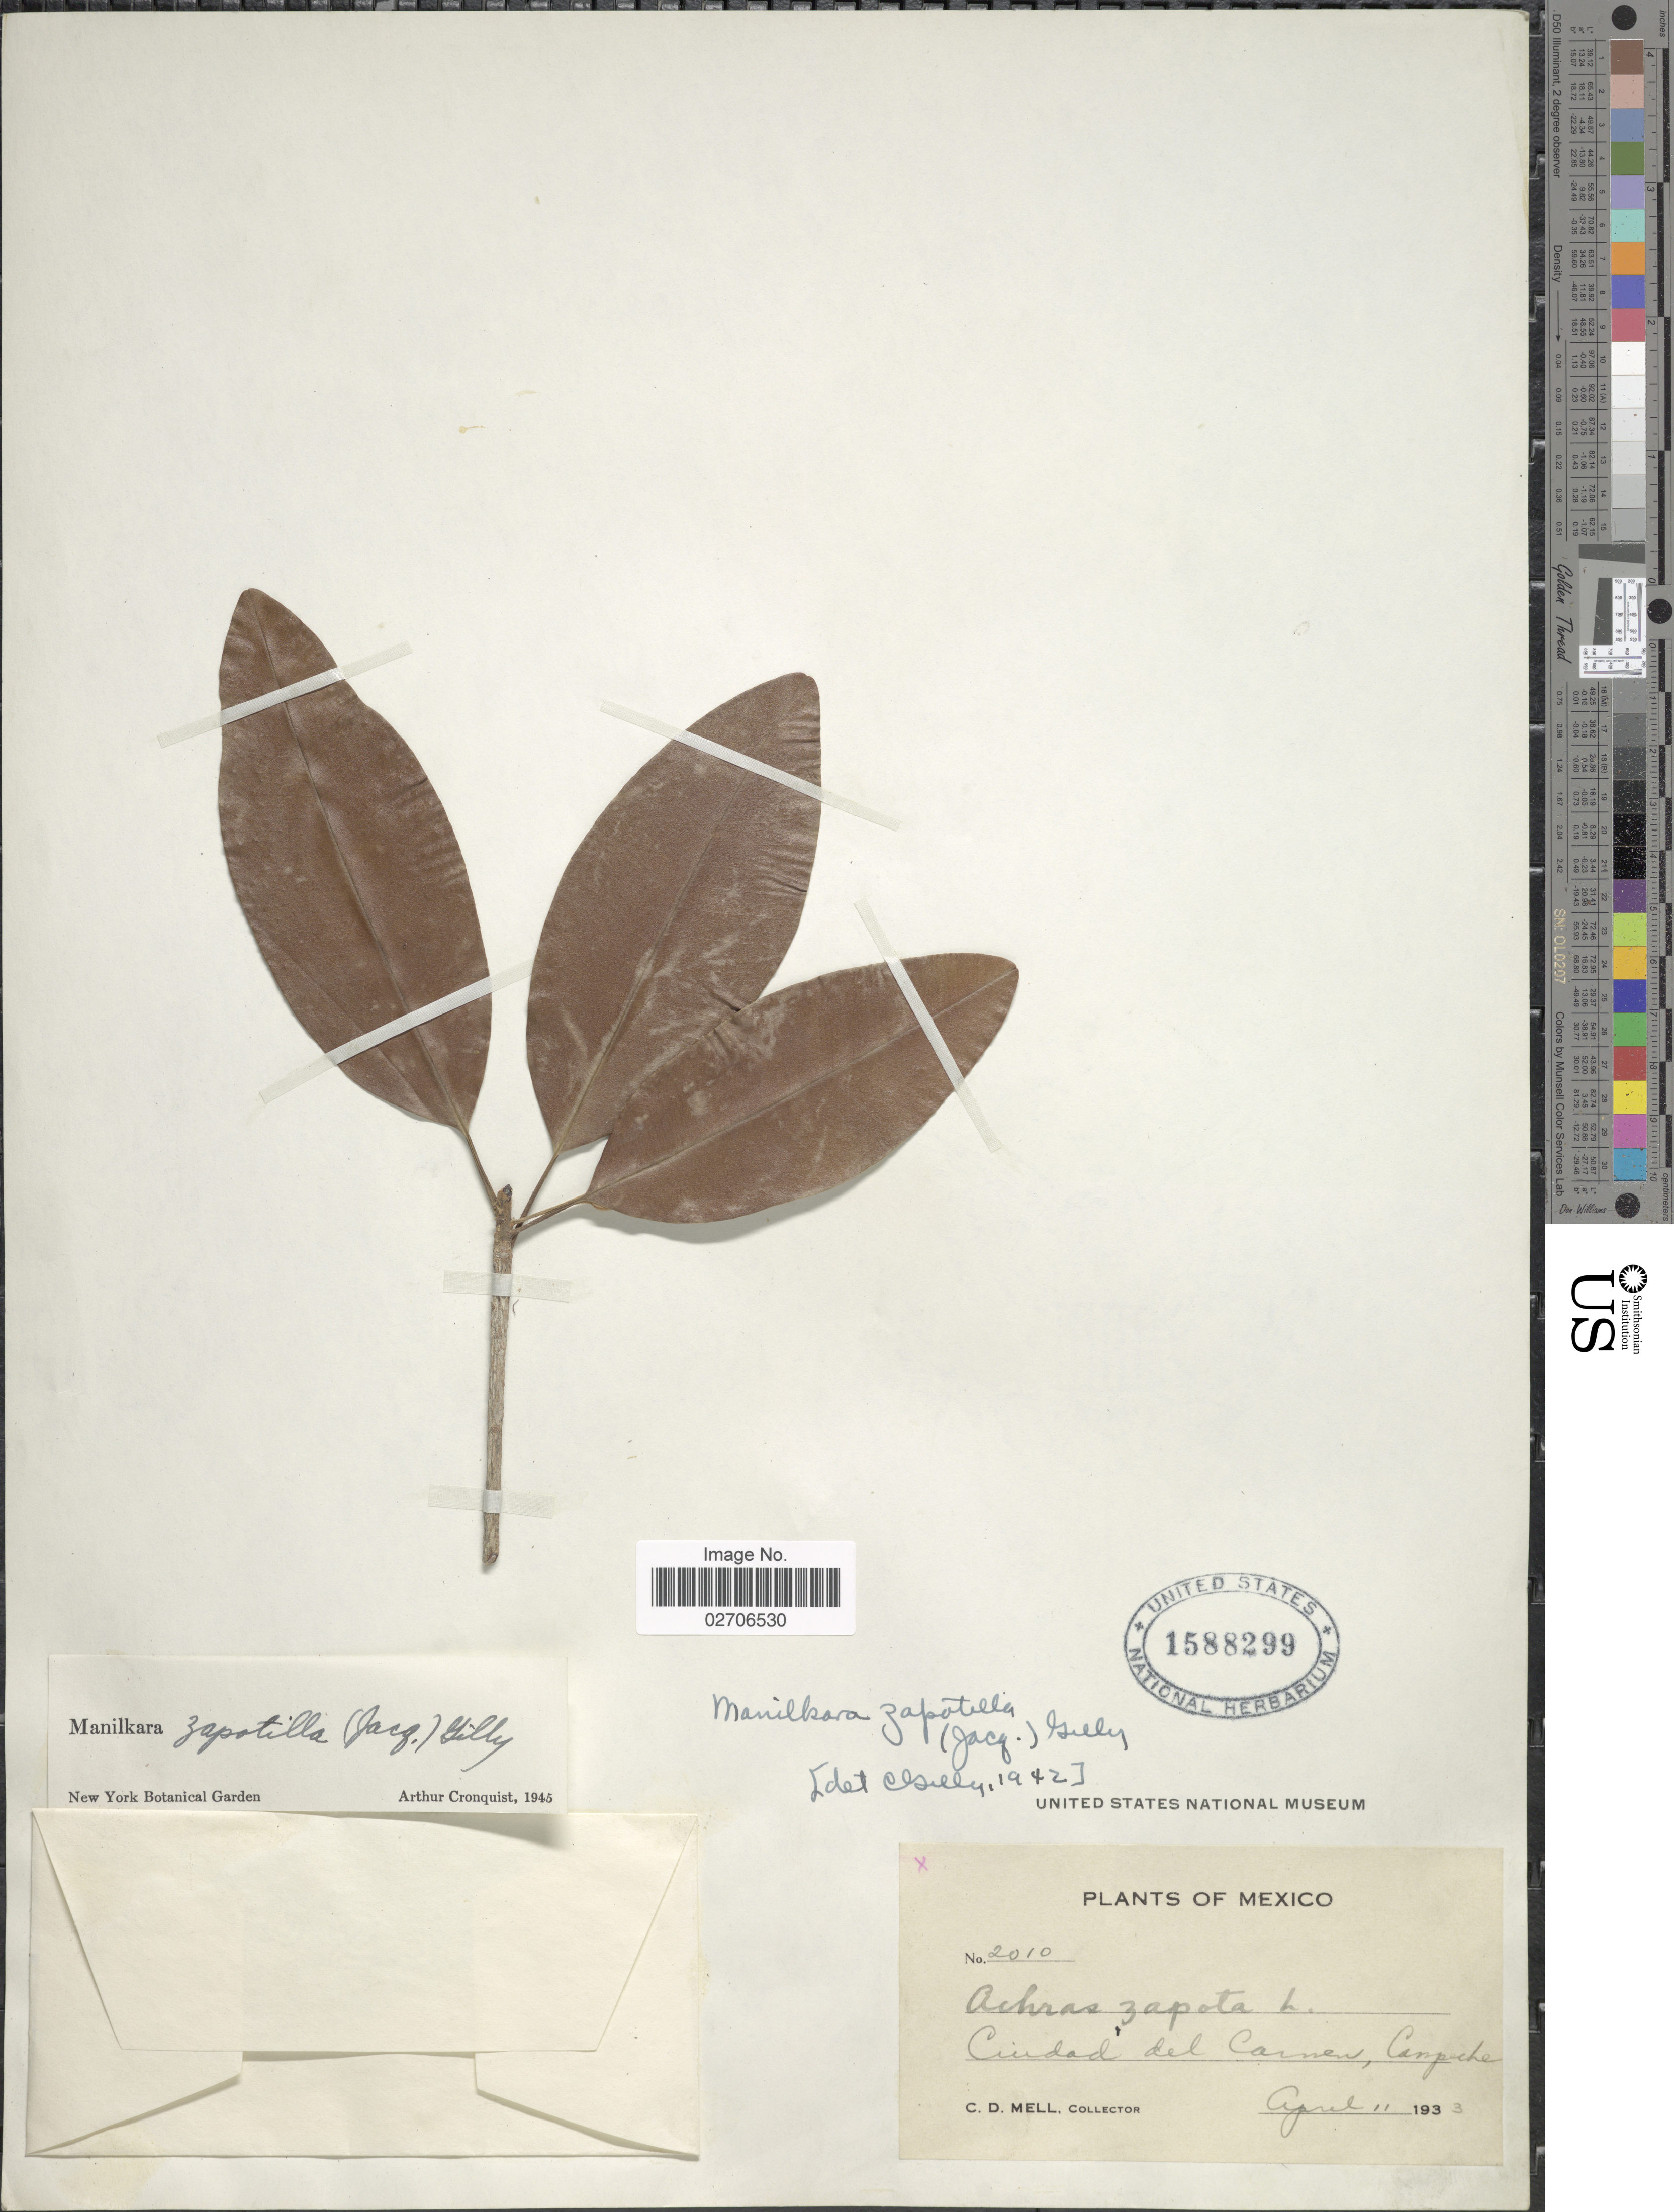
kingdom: Plantae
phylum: Tracheophyta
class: Magnoliopsida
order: Ericales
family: Sapotaceae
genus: Manilkara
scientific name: Manilkara zapota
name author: (L.) P. Royen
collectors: C. D. Mell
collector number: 2010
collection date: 1933-04-11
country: Mexico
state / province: Campeche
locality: Cuidad del Carmen, Campeche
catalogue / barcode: US 1588299